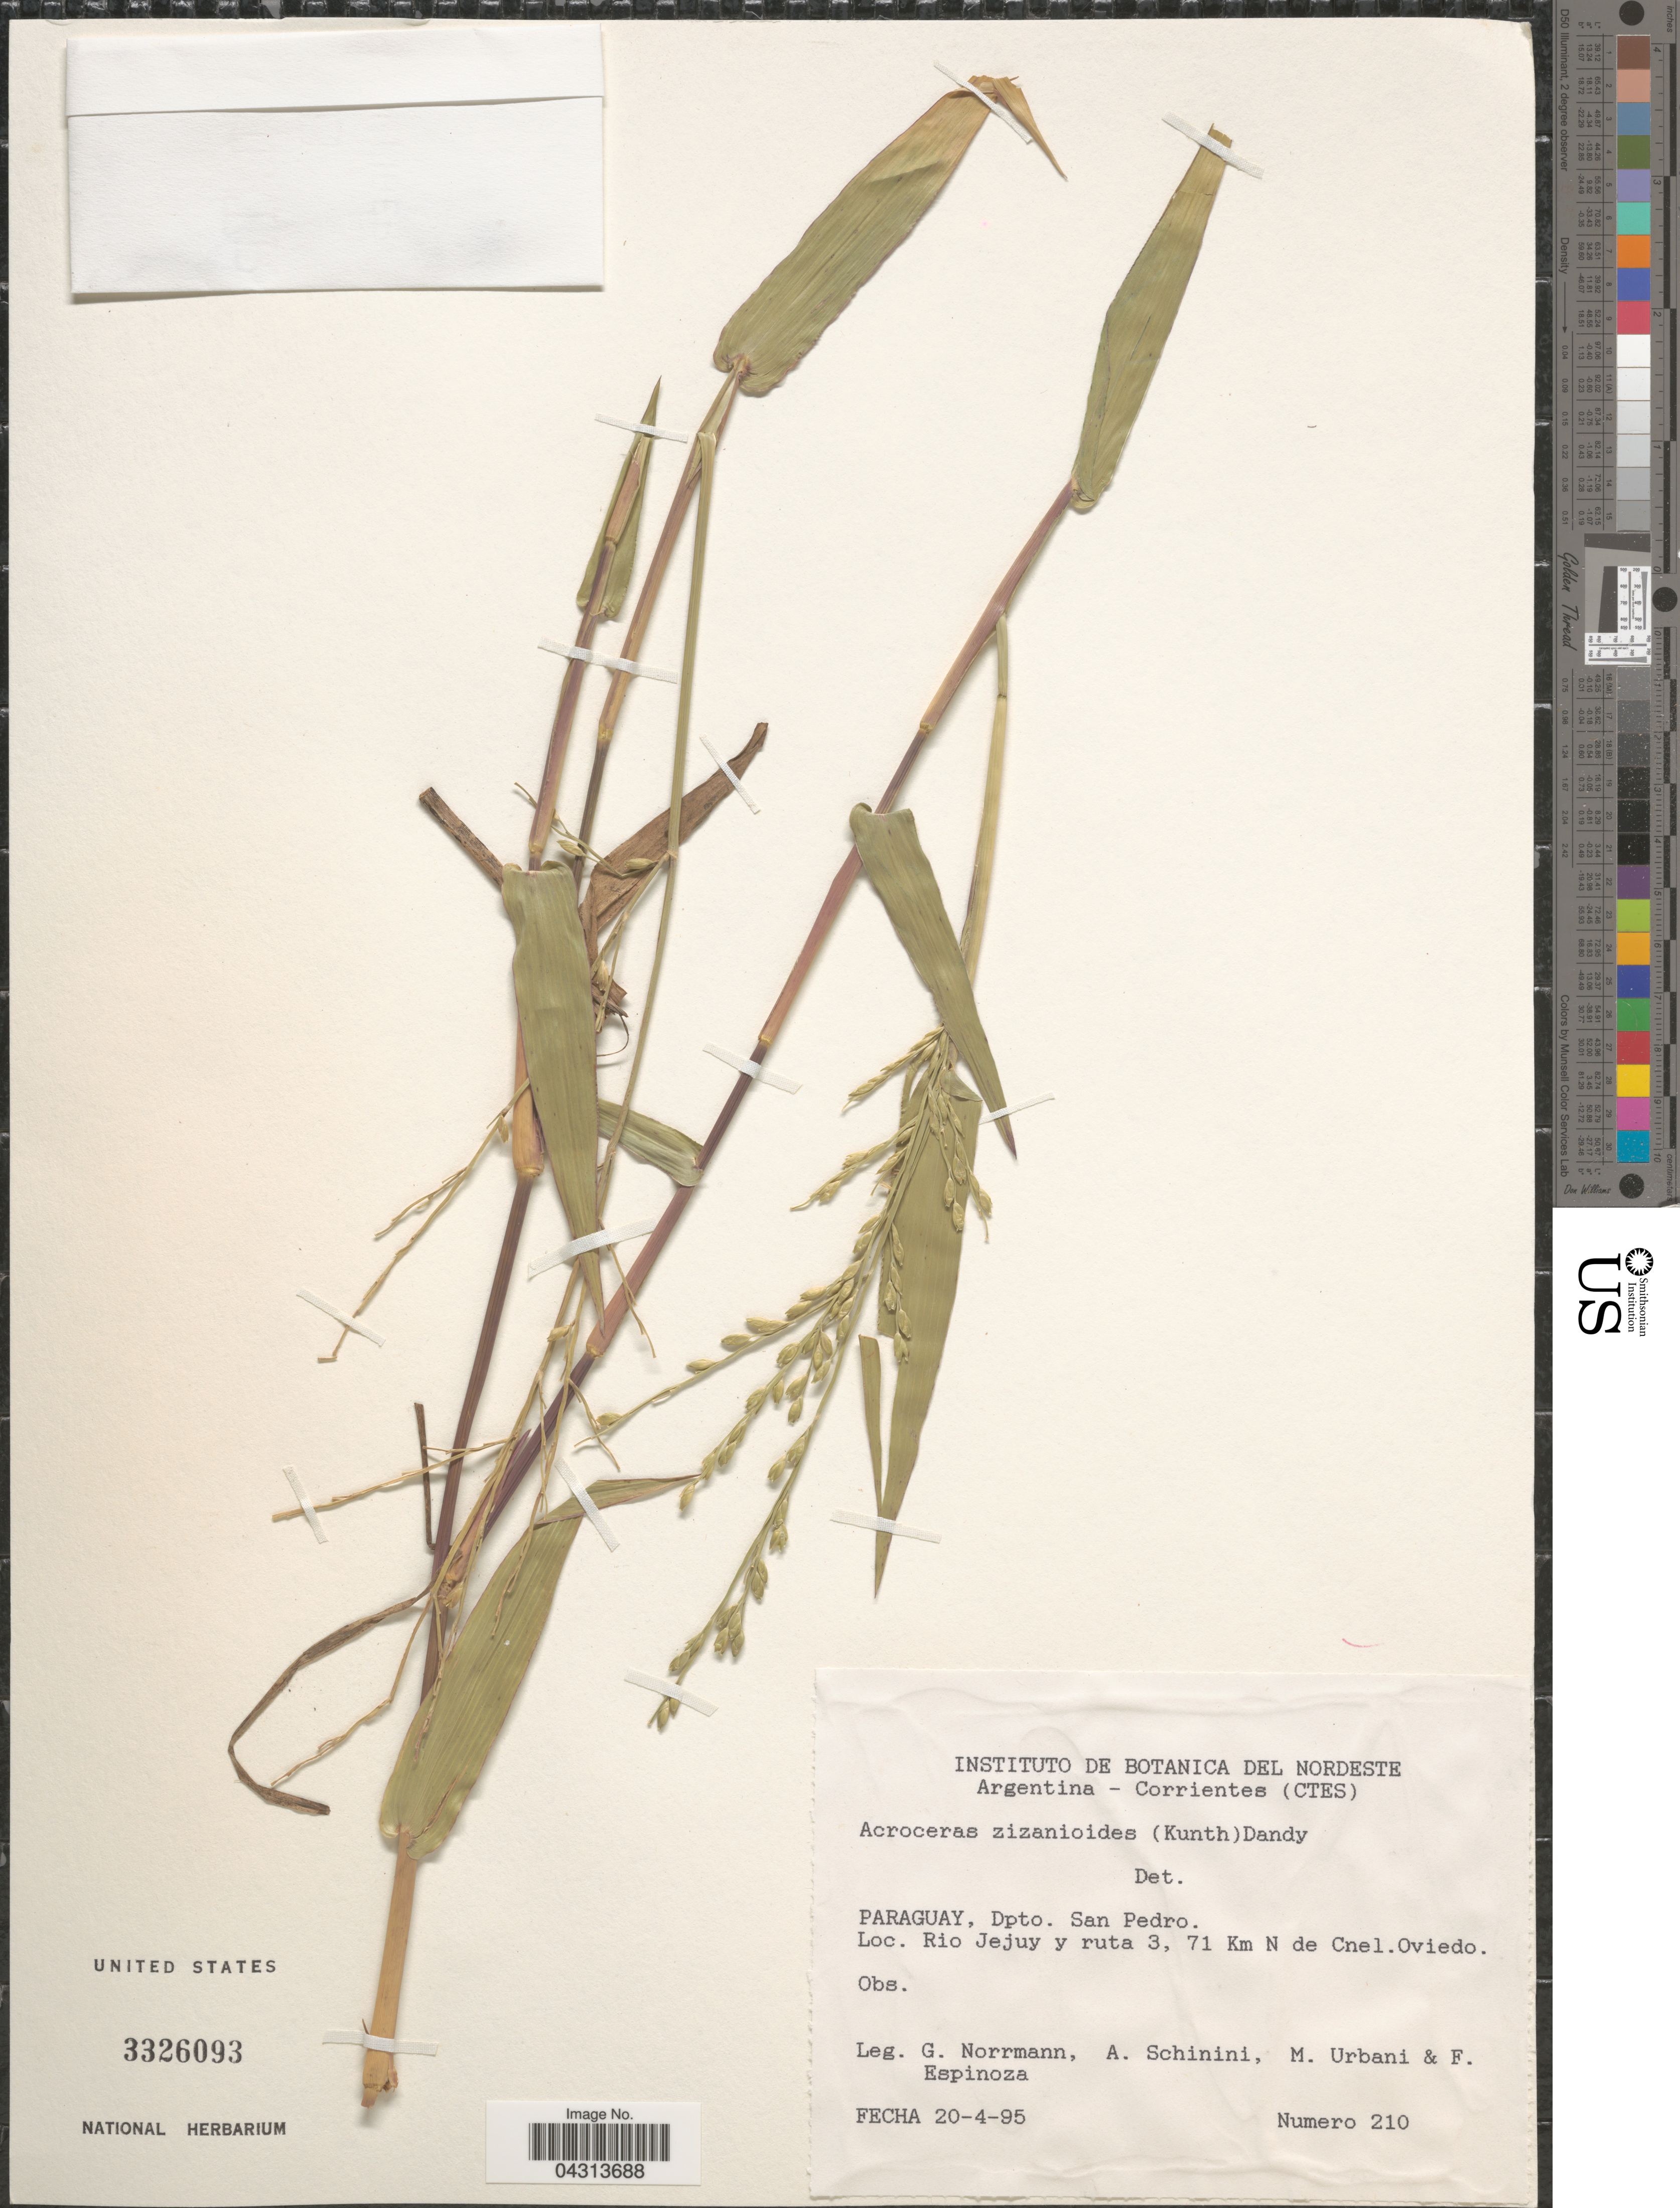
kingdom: Plantae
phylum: Tracheophyta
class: Liliopsida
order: Poales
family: Poaceae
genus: Acroceras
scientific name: Acroceras zizanioides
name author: (Kunth) Dandy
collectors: G. Norrmann, A. Schinini, M. Urbani & F. Espinoza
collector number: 210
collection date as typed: Transcribed d/m/y: 20/4/95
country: Paraguay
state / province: San Pedro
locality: Dpto. San Pedro. Rio Jejuy y ruta 3, 71 Km N de Cnel.Oviedo.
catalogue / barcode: US 3326093